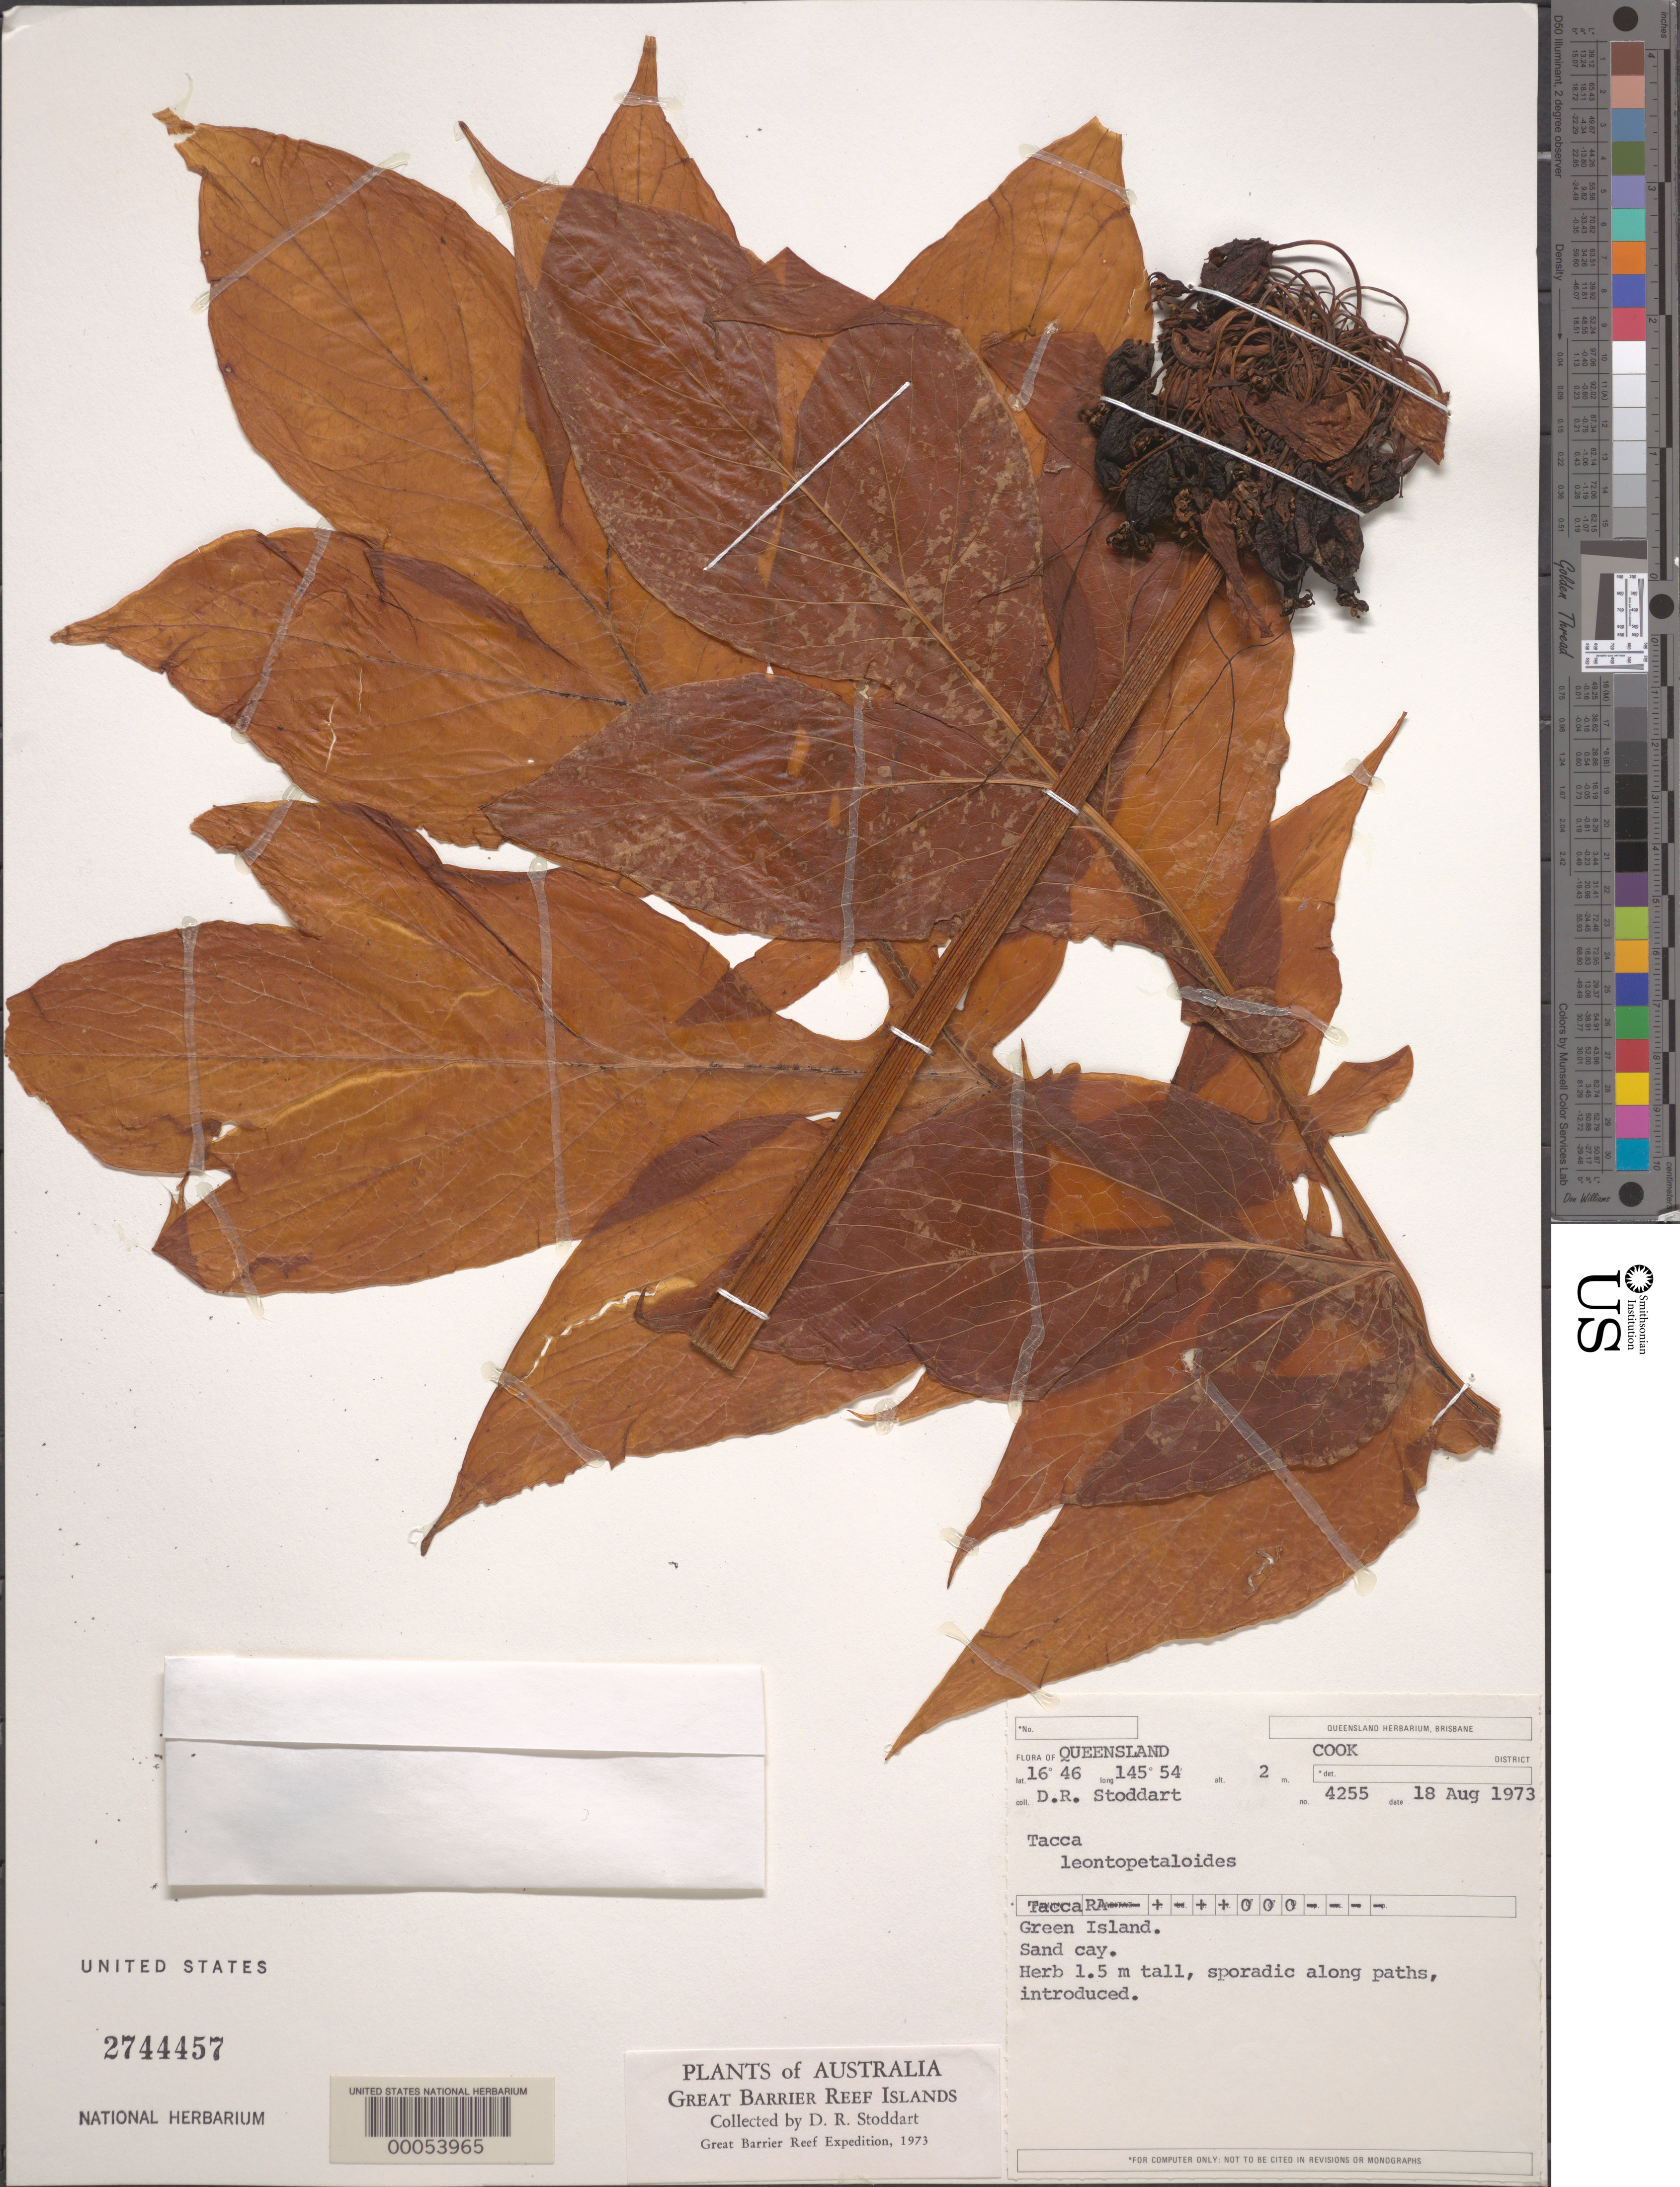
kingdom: Plantae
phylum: Tracheophyta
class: Liliopsida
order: Dioscoreales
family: Dioscoreaceae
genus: Tacca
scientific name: Tacca leontopetaloides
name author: (L.) Kuntze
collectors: D. R. Stoddart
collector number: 4255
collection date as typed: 18 Aug 1973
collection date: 1973-08-18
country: Australia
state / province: Queensland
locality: From a sand cay on green island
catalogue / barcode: US 2744457